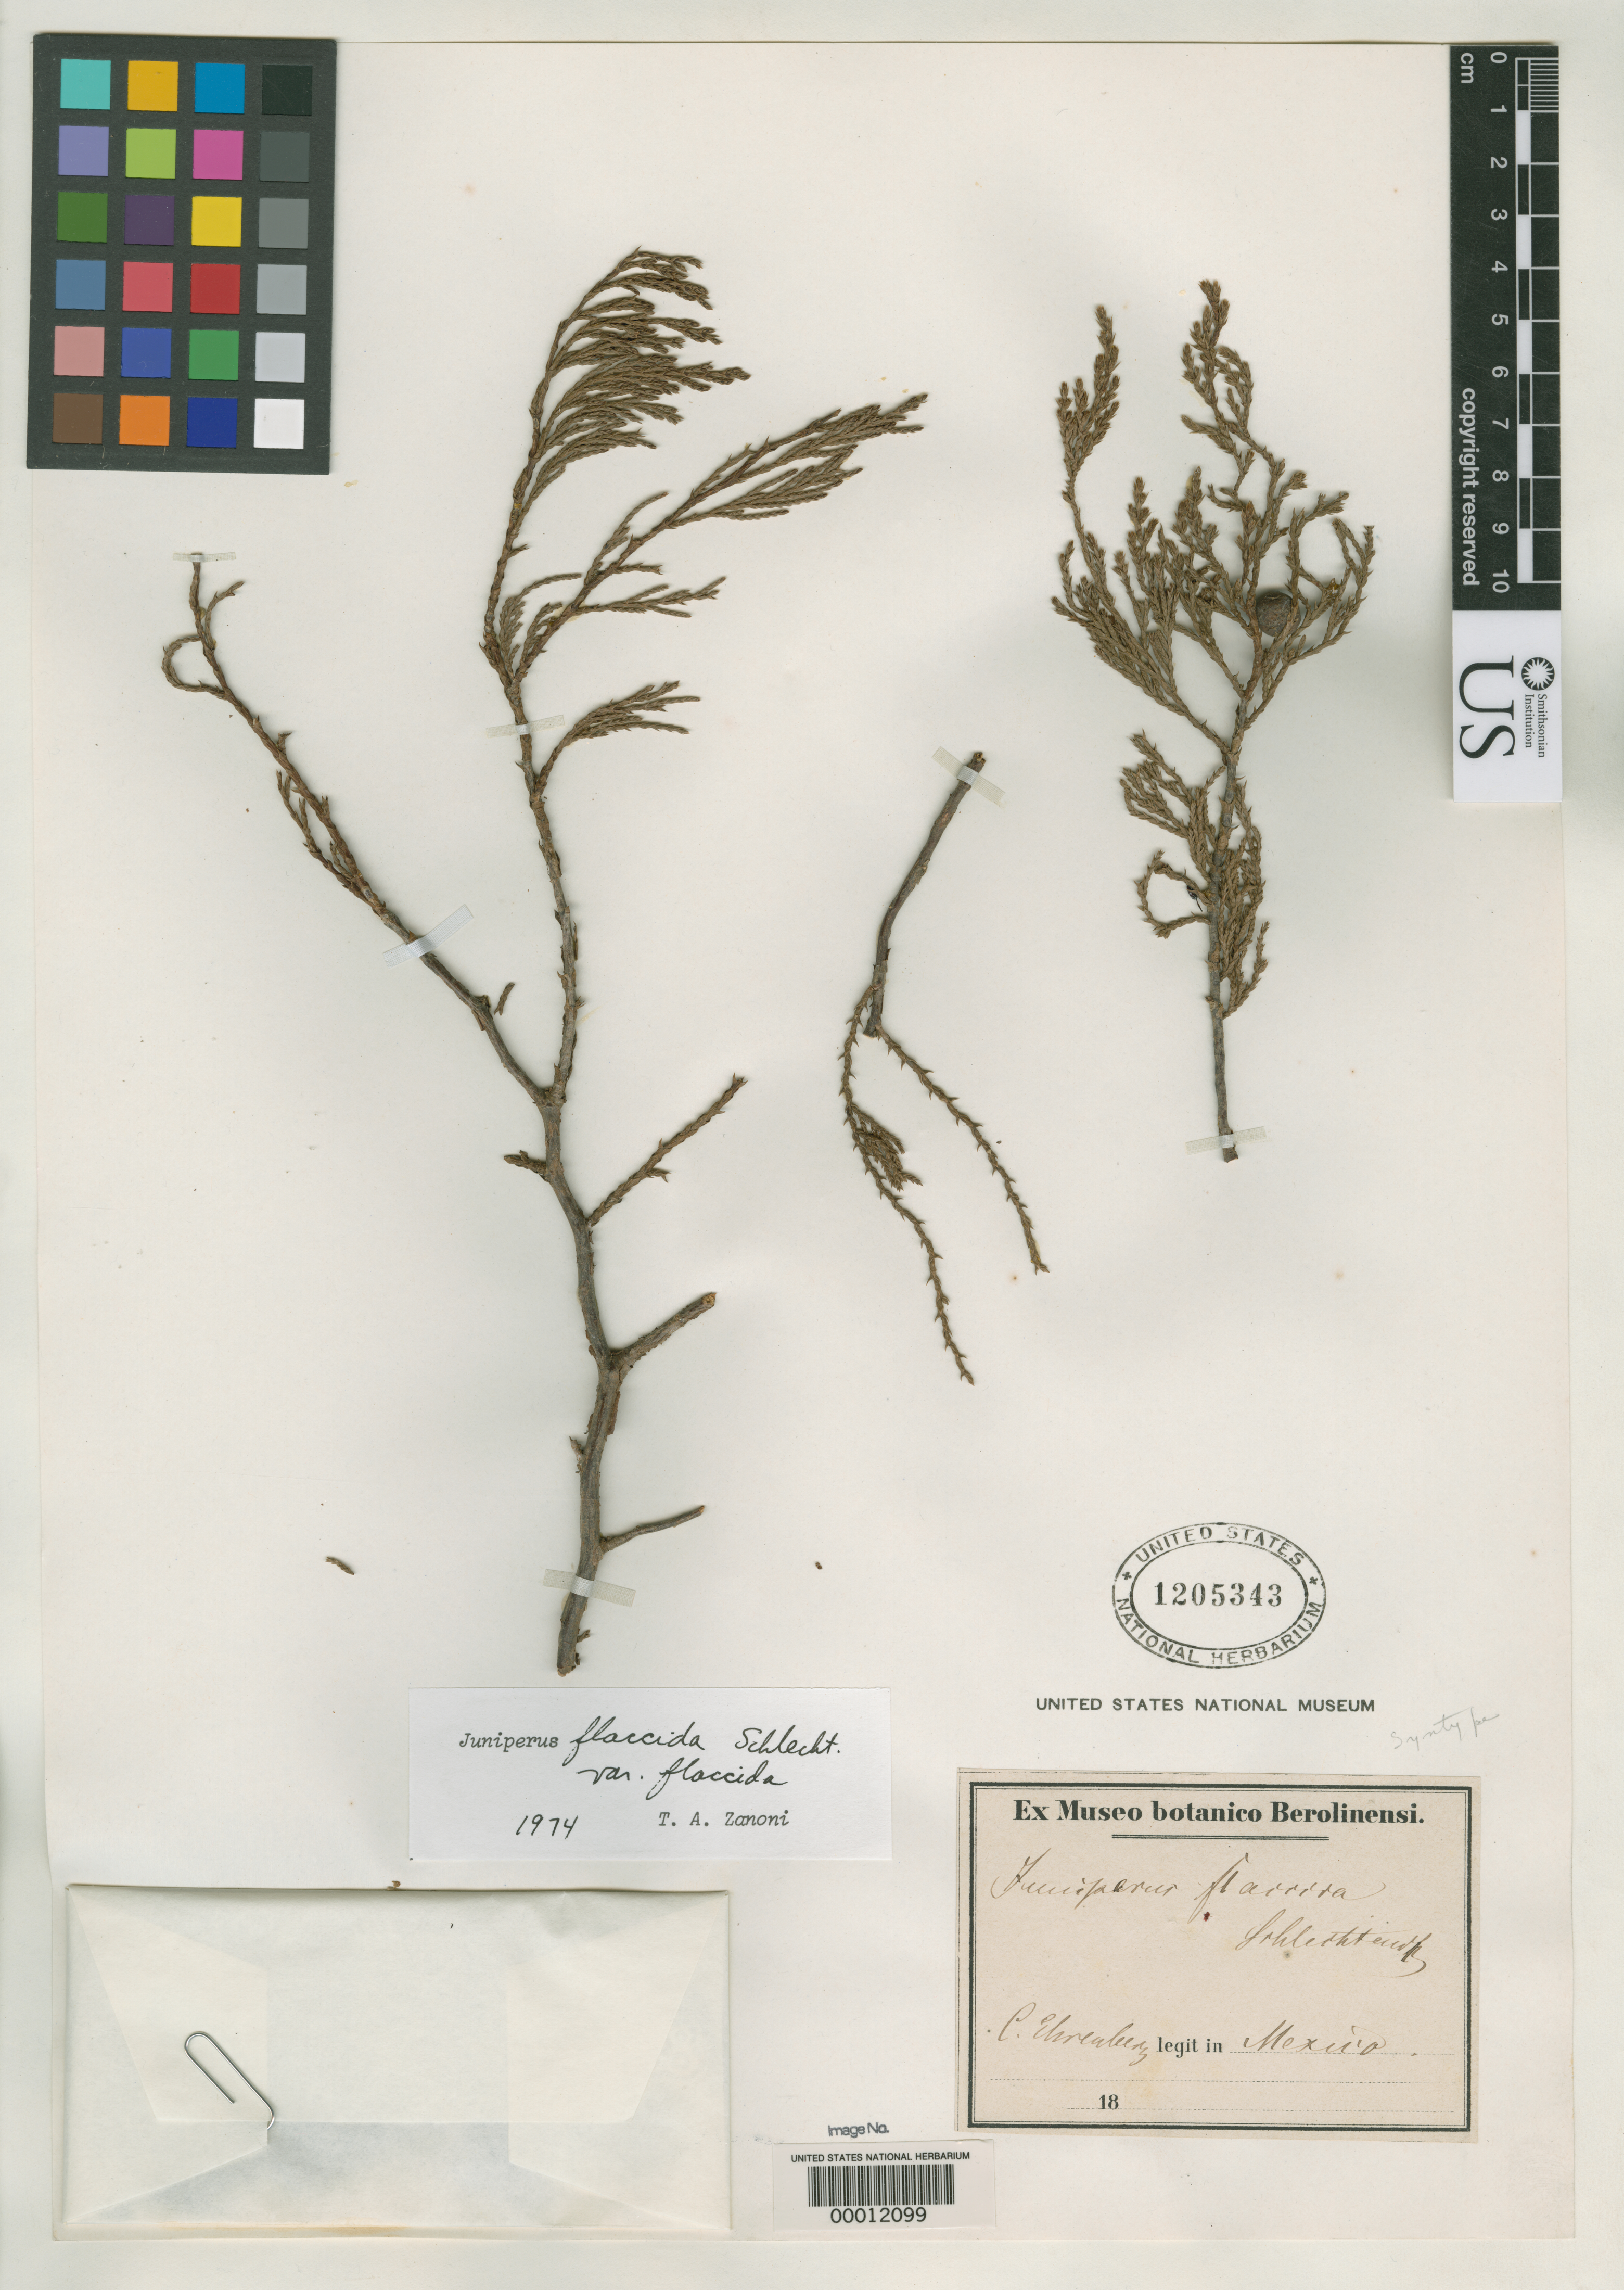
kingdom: Plantae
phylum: Tracheophyta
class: Pinopsida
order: Pinales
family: Cupressaceae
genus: Juniperus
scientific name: Juniperus flaccida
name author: Schltdl.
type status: Syntype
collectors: C. Ehrenberg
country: Mexico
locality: E of Monserrat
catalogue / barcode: US 1205343